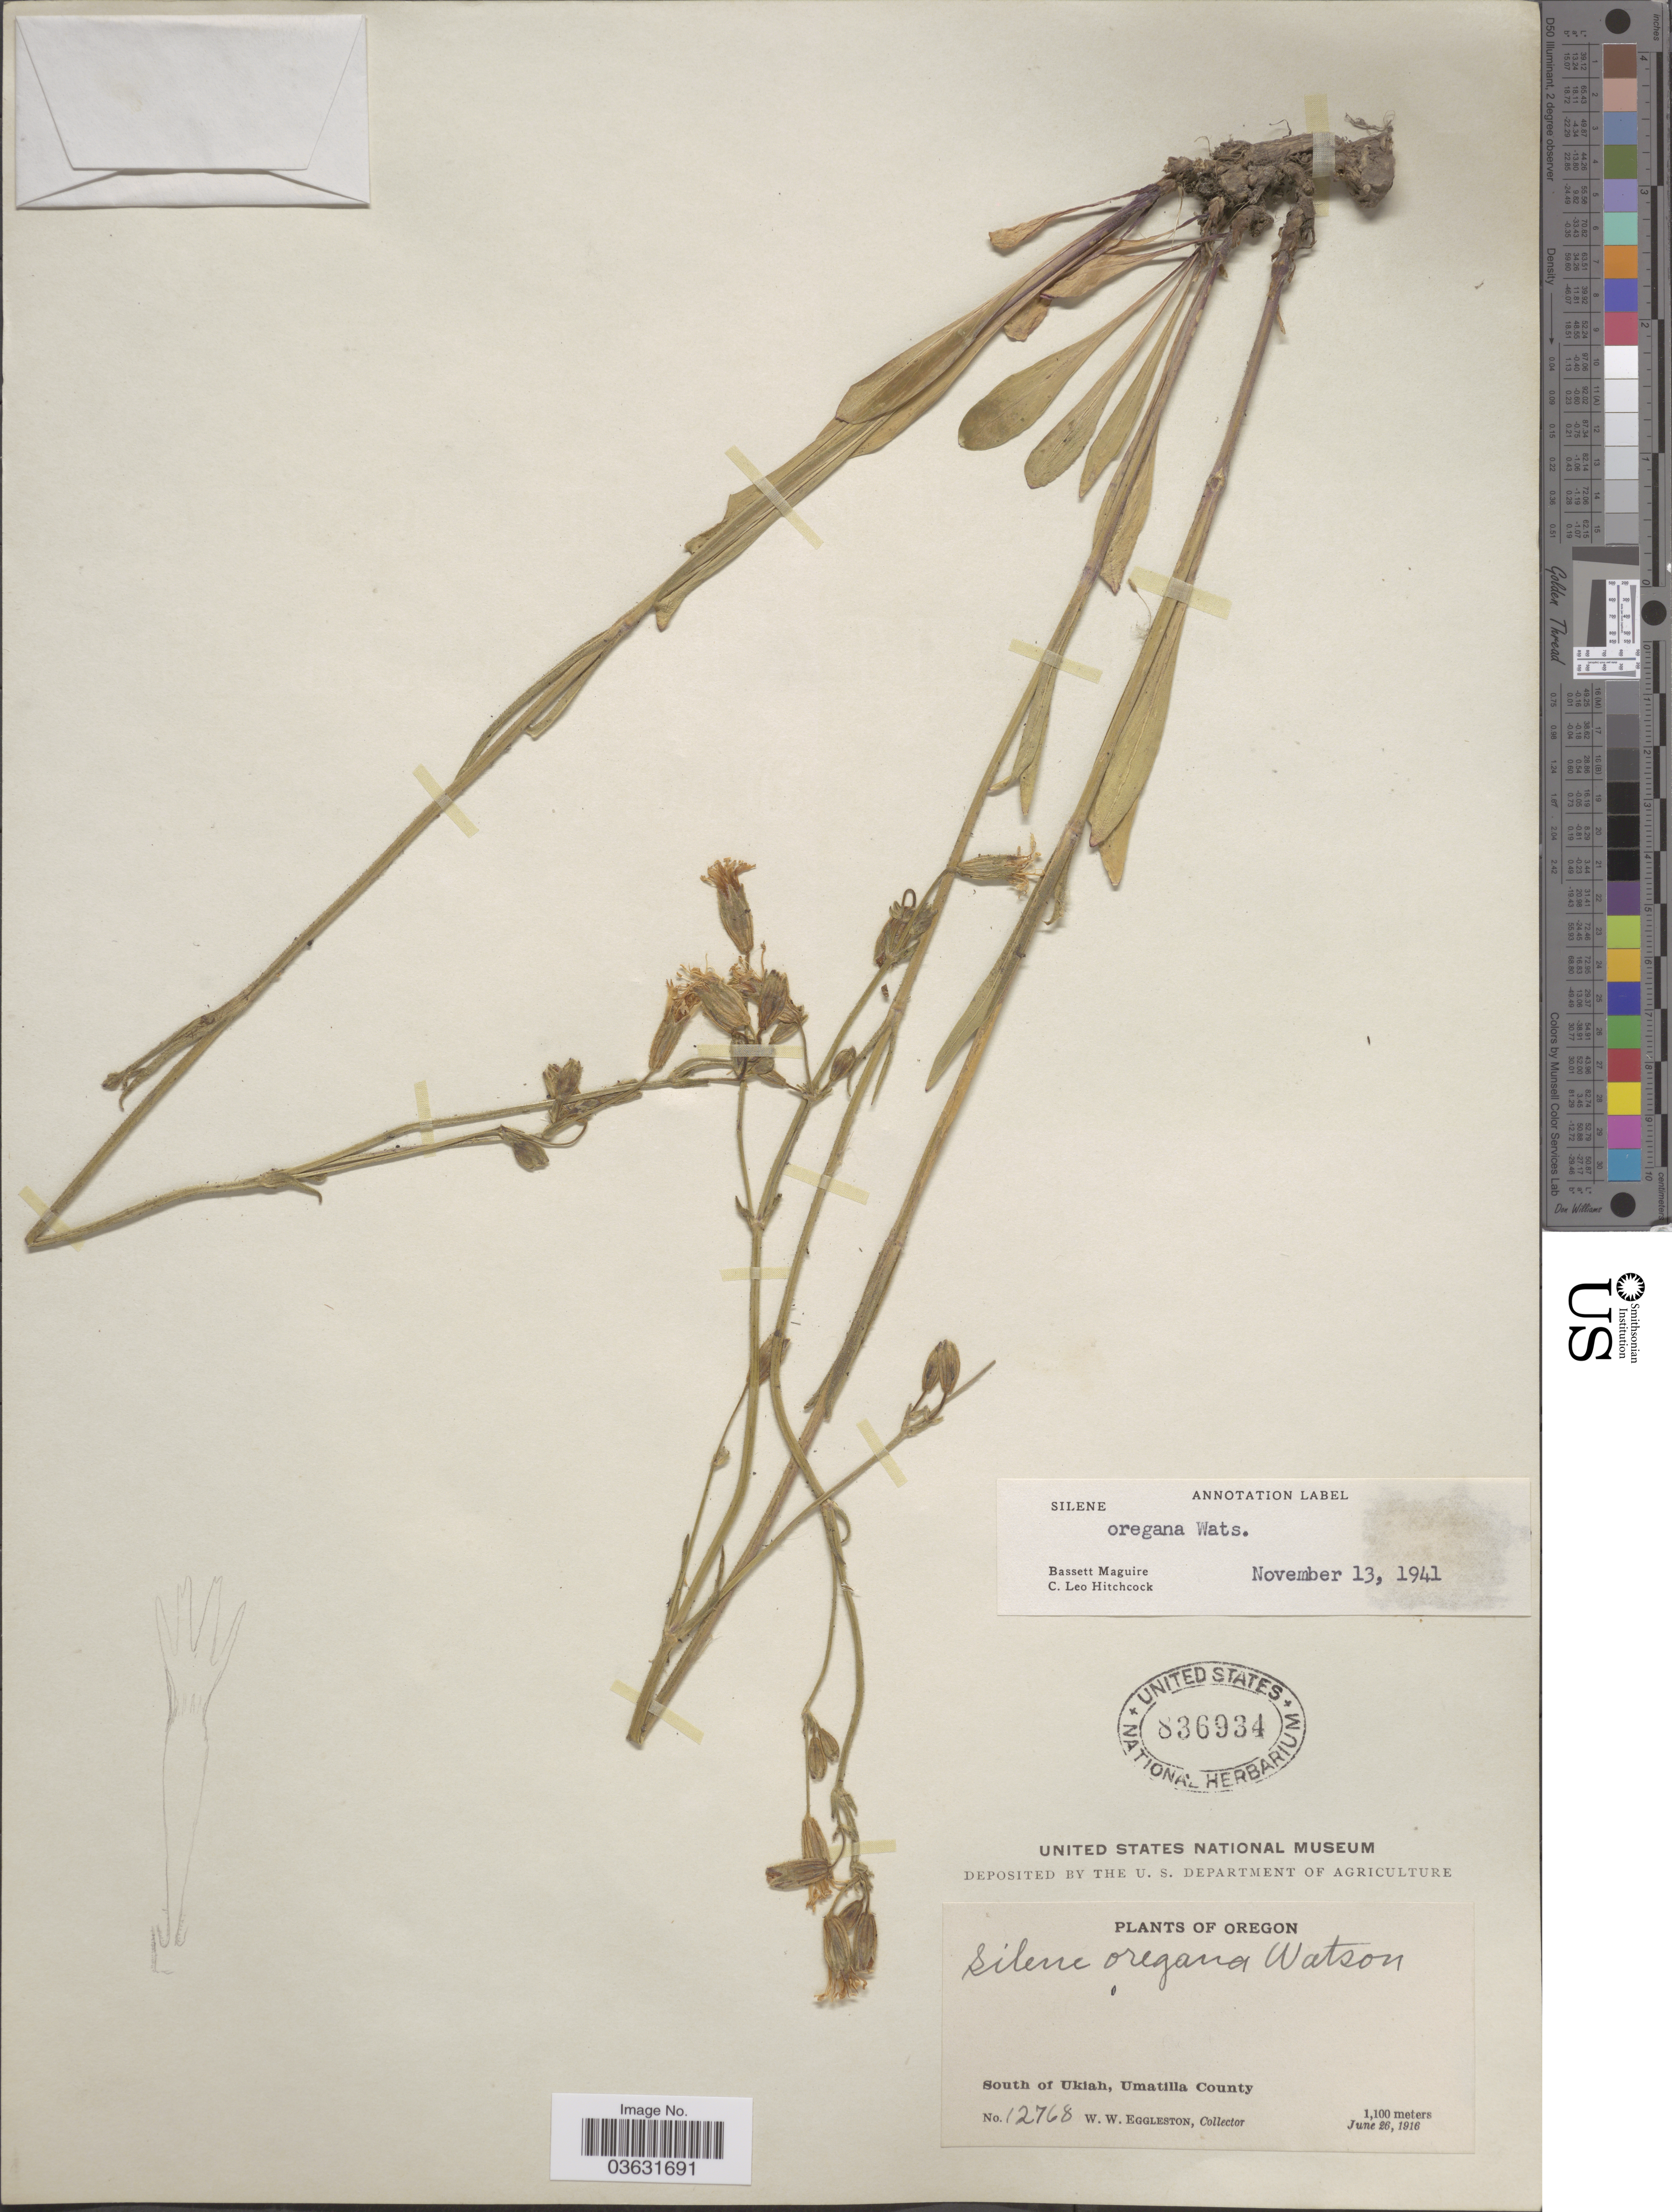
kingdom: Plantae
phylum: Tracheophyta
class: Magnoliopsida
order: Caryophyllales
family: Caryophyllaceae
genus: Silene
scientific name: Silene oregana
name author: S. Watson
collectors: W. W. Eggleston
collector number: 12768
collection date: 1916-06-26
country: United States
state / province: Oregon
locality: South of Ukiah, Umatilla County.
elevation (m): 1100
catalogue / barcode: US 836934